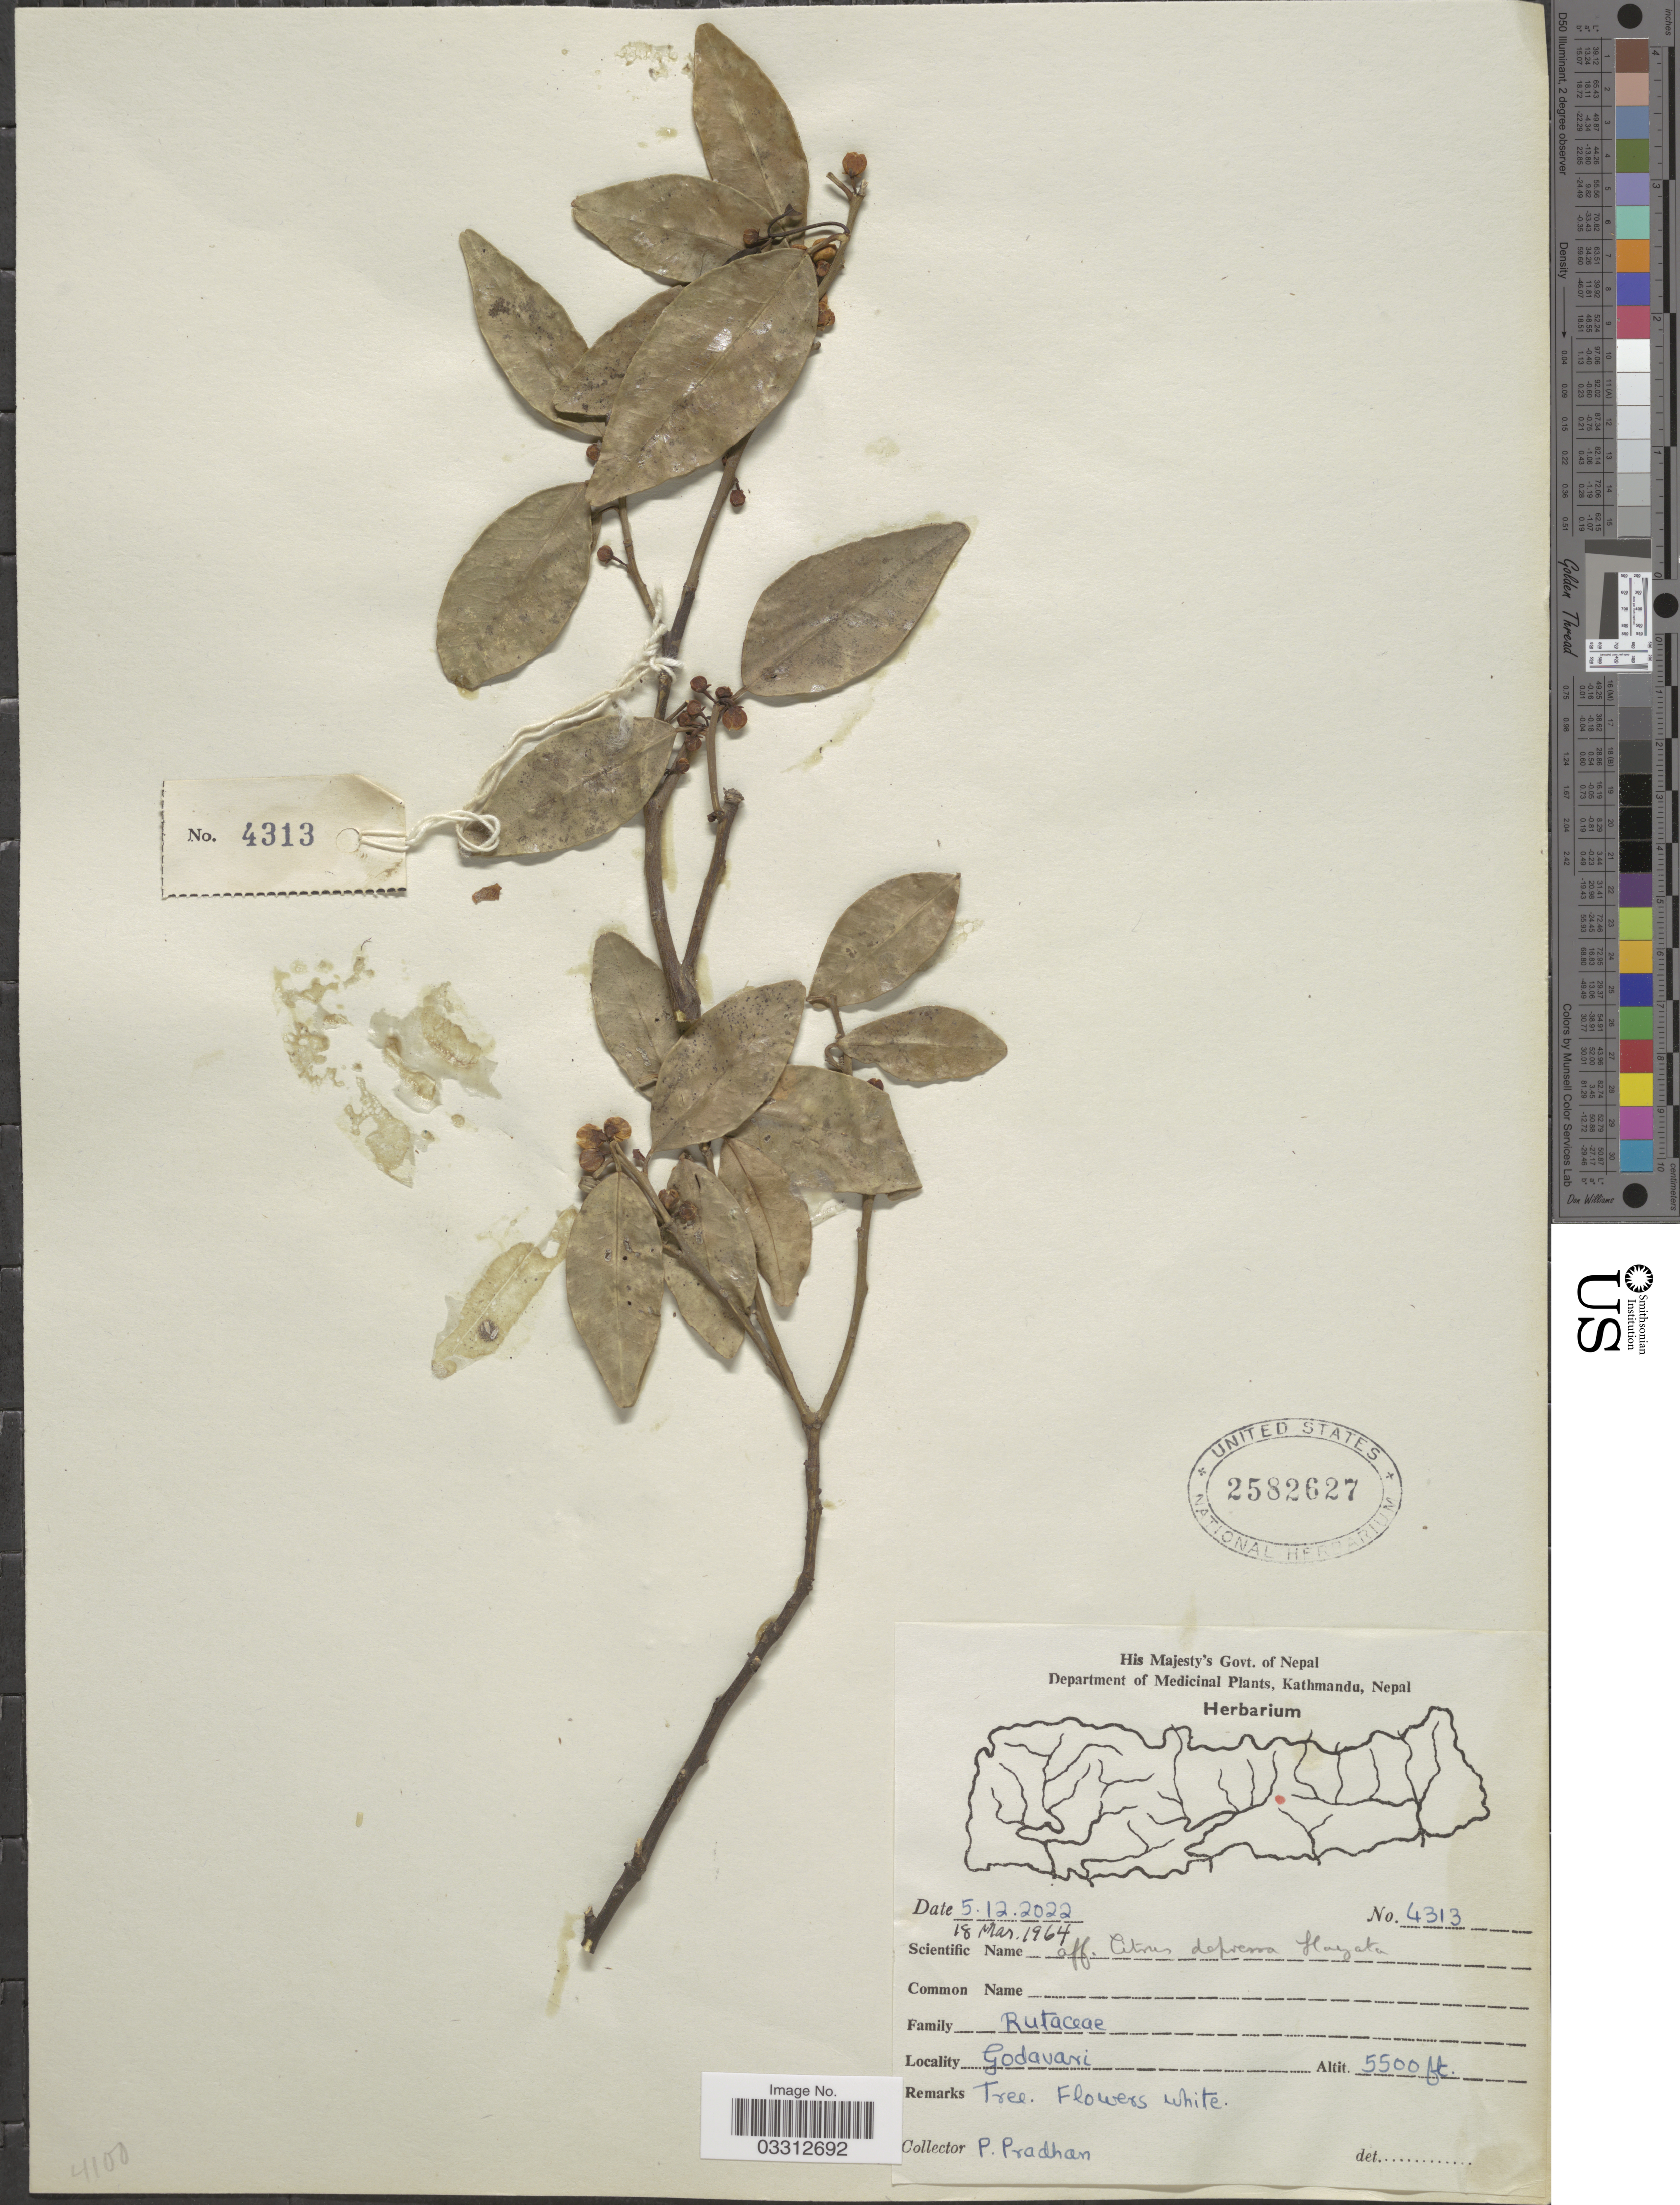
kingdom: Plantae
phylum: Tracheophyta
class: Magnoliopsida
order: Sapindales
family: Rutaceae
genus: Citrus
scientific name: Citrus depressa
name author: Hayata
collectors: P. Pradhan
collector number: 4313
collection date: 1964-03-18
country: Nepal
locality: Godavari.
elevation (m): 1676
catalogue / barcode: US 2582627